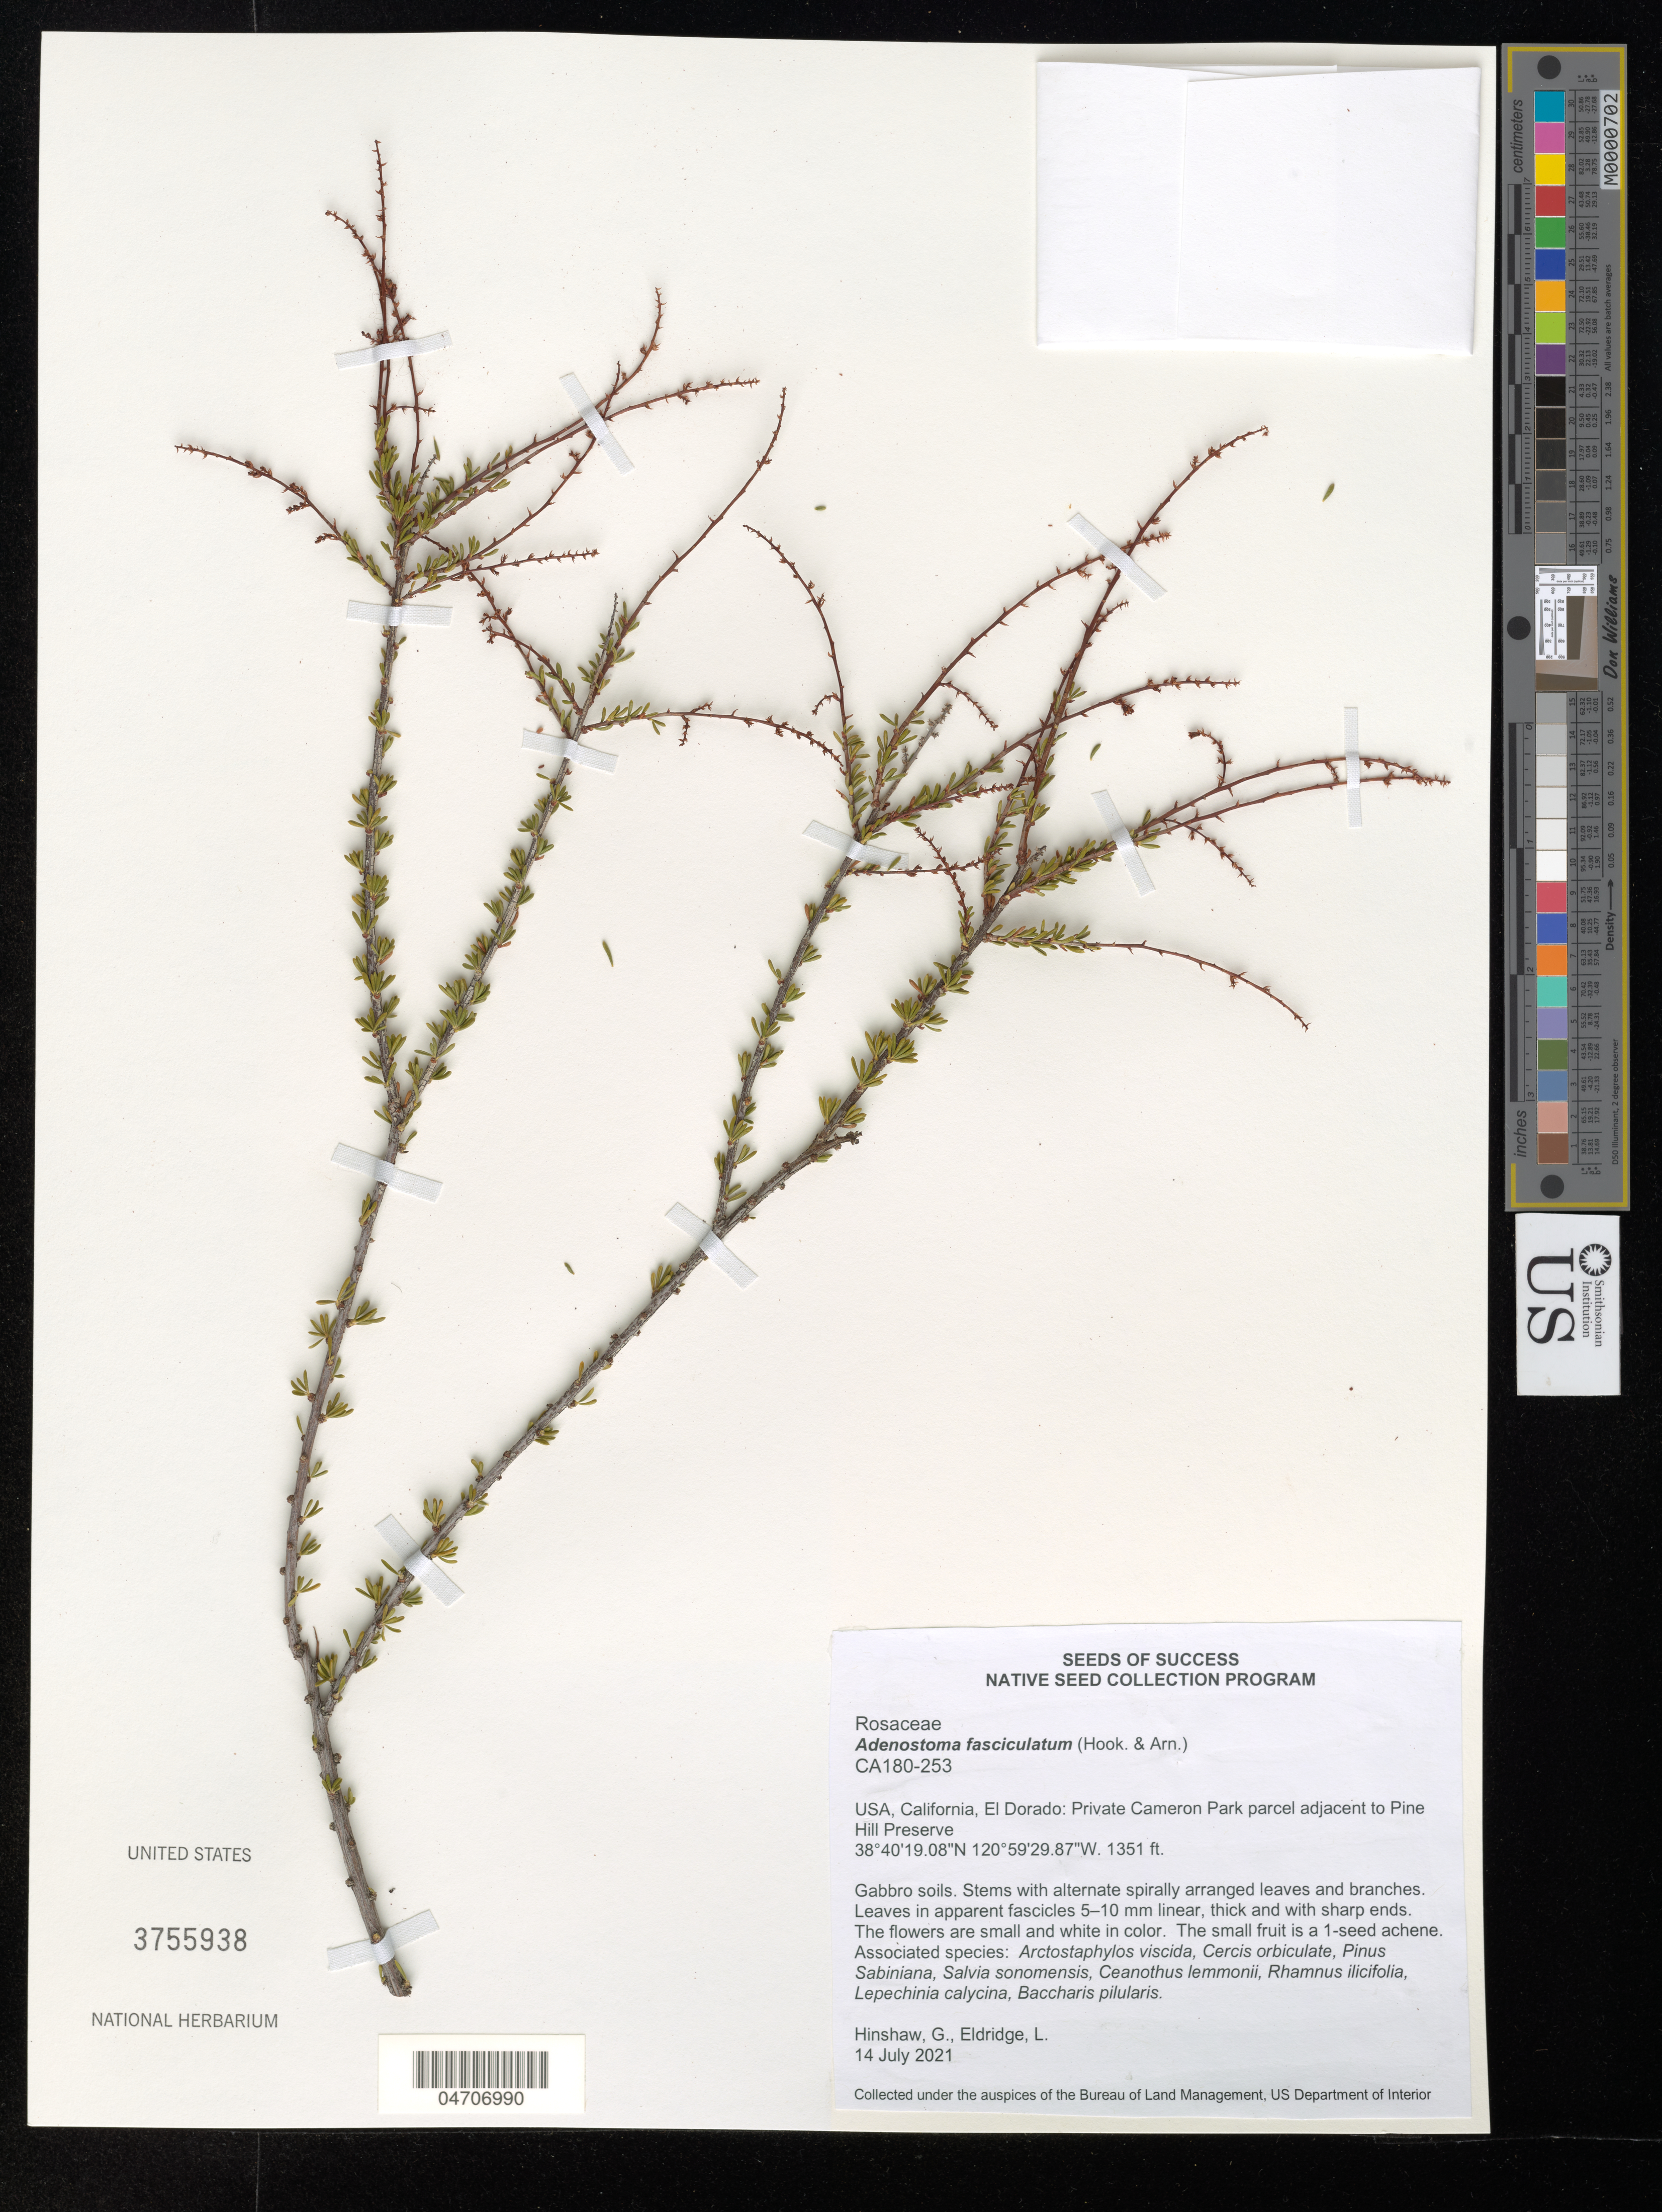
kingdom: Plantae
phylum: Tracheophyta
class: Magnoliopsida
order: Rosales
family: Rosaceae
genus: Adenostoma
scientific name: Adenostoma fasciculatum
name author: Hook. & Arn.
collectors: G. Hinshaw & D. A'lessandro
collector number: CA180-253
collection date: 2021-07-14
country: United States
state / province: California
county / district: El Dorado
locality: El Dorado: Private Cameron Park parcel adjacent to Pine Hill Preserve.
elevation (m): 412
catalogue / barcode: US 3755938